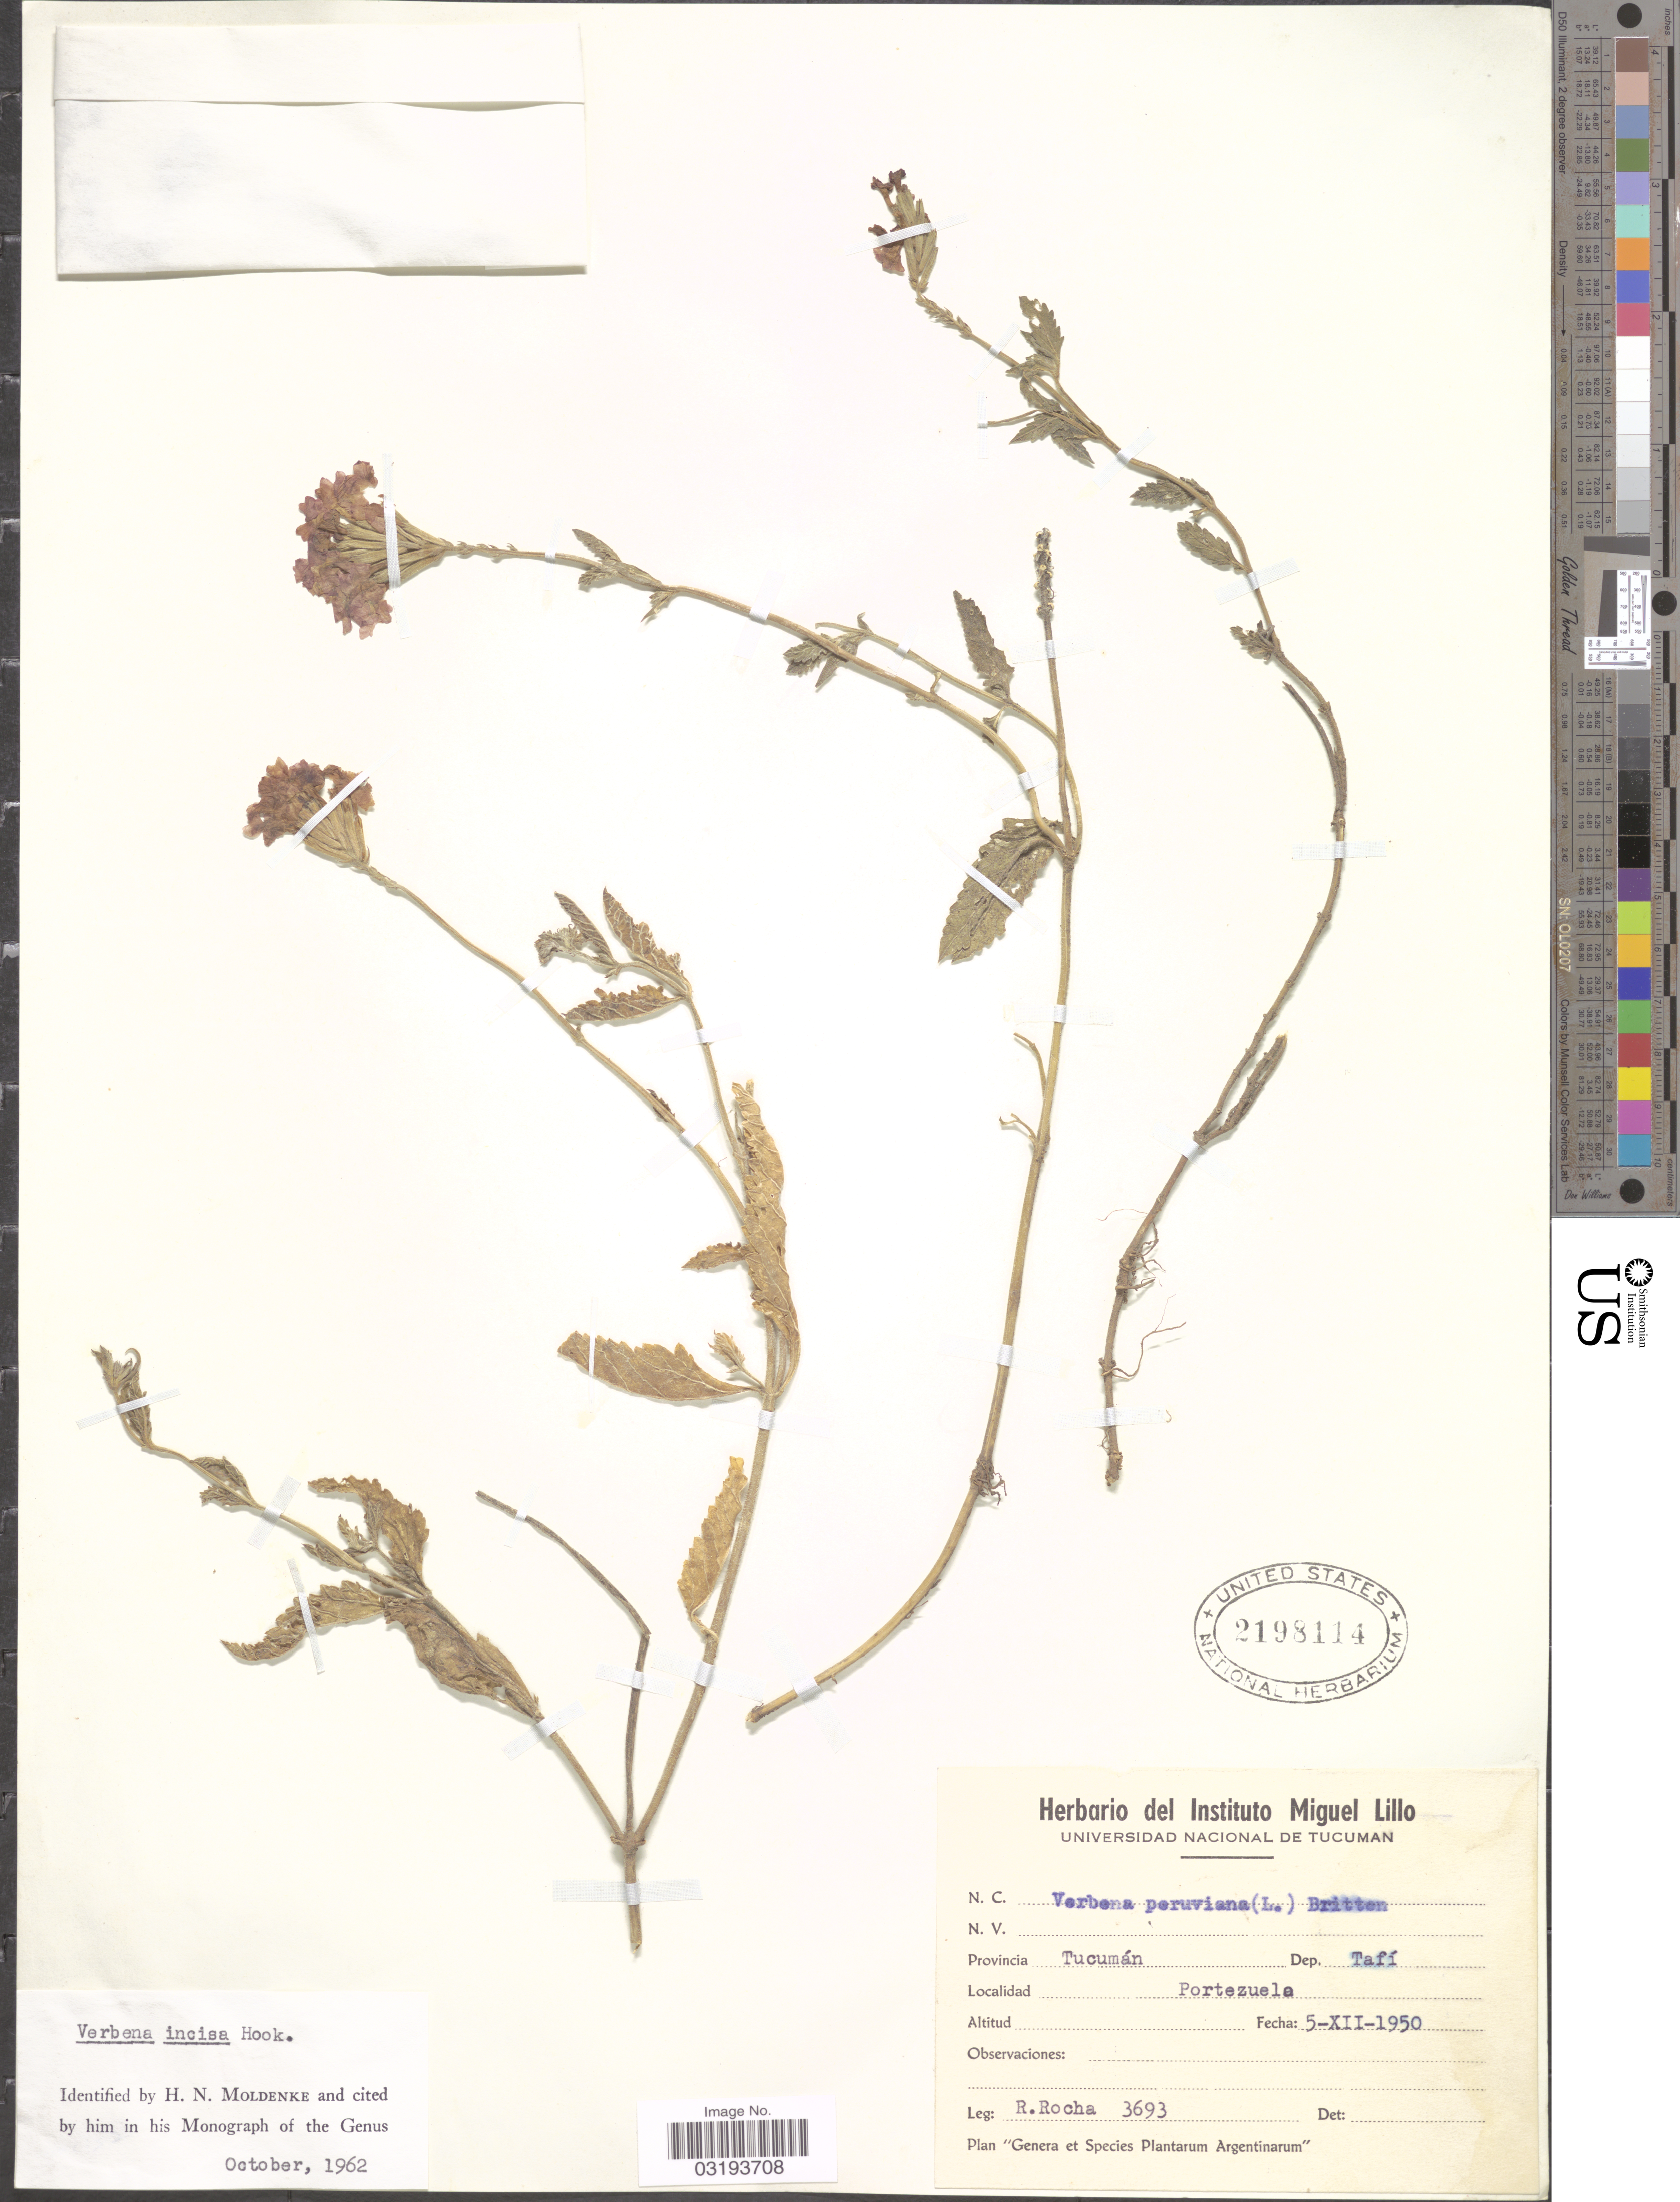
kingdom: Plantae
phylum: Tracheophyta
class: Magnoliopsida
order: Lamiales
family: Verbenaceae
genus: Verbena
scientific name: Verbena incisa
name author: Hook.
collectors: R. Rocha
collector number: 3693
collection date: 1950-12-05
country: Argentina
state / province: Tucuman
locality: Dep. Tafí, Portezuela.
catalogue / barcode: US 2198114